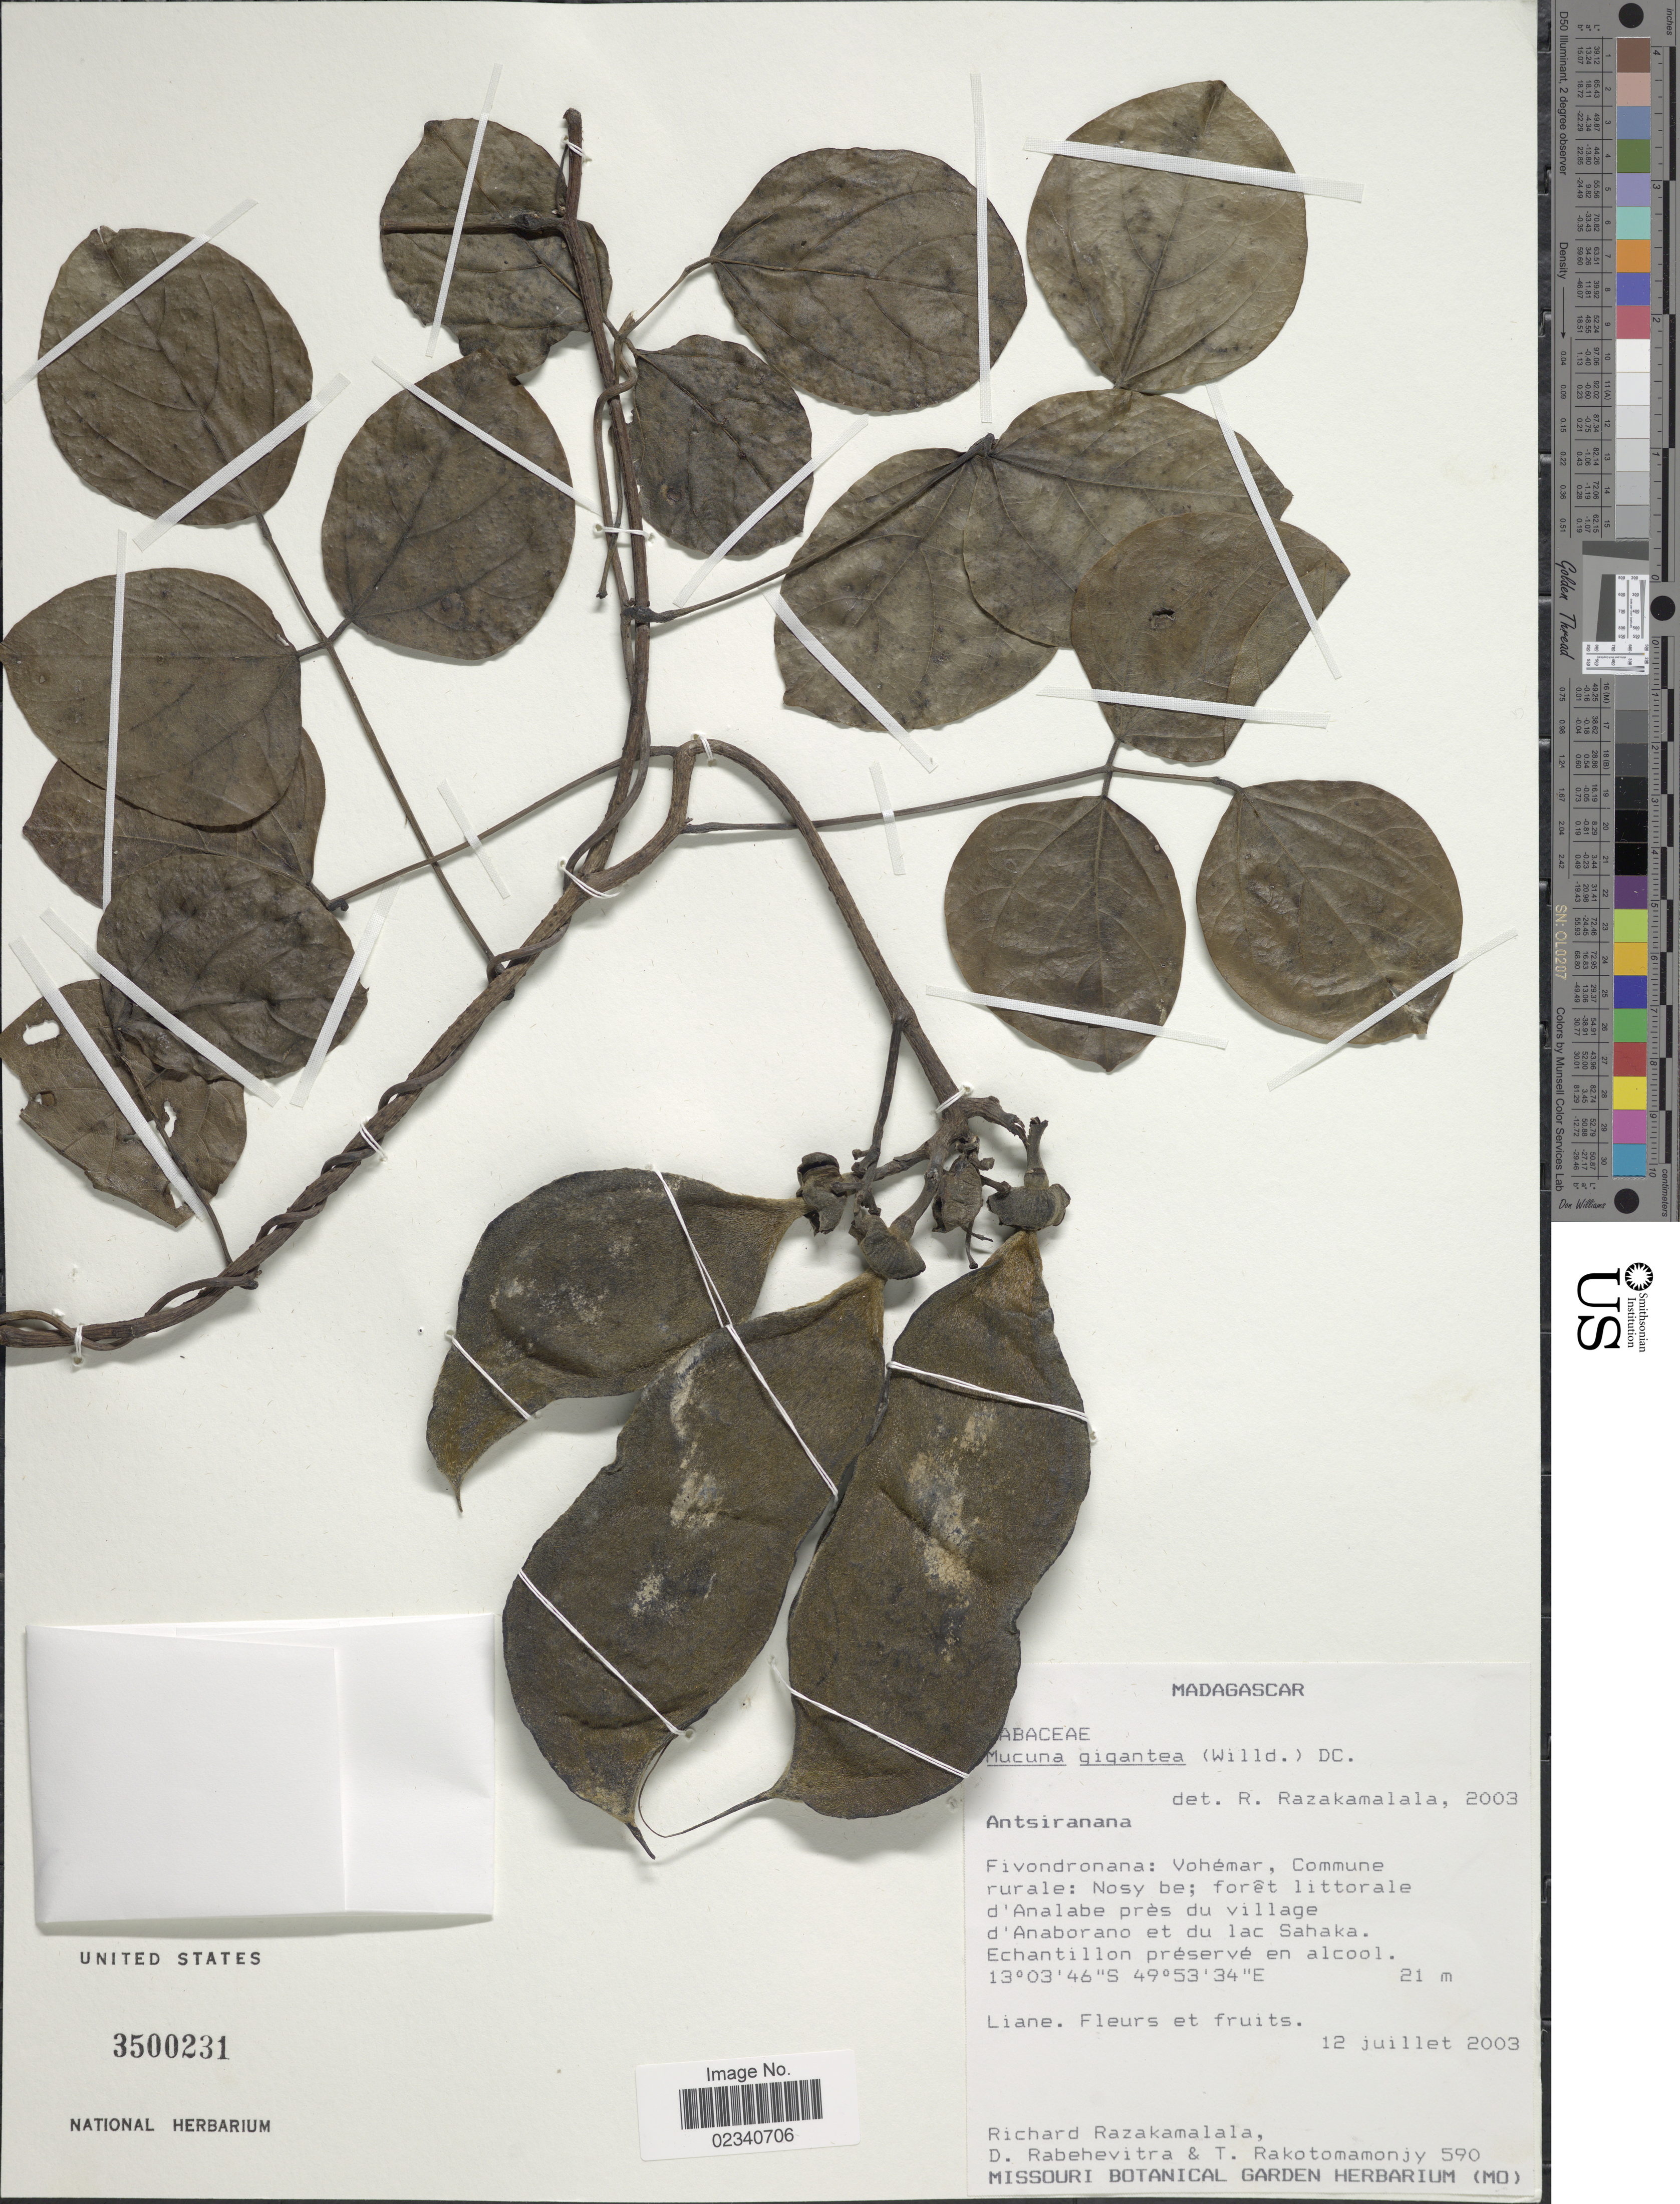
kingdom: Plantae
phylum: Tracheophyta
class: Magnoliopsida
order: Fabales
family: Fabaceae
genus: Mucuna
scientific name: Mucuna gigantea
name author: (Willd.) DC.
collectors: R. Razakamalala, D. Rabehevitra & T. Rakotomamonjy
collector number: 590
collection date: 2003-07-12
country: Madagascar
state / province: Sava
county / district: Vohémar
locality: Fivondronana: Vohemar, Commune rurale: Nosy be; foret littorale d'Analabe pres du village d'Anaborano et du lac Sahaka.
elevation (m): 21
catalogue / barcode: US 3500231